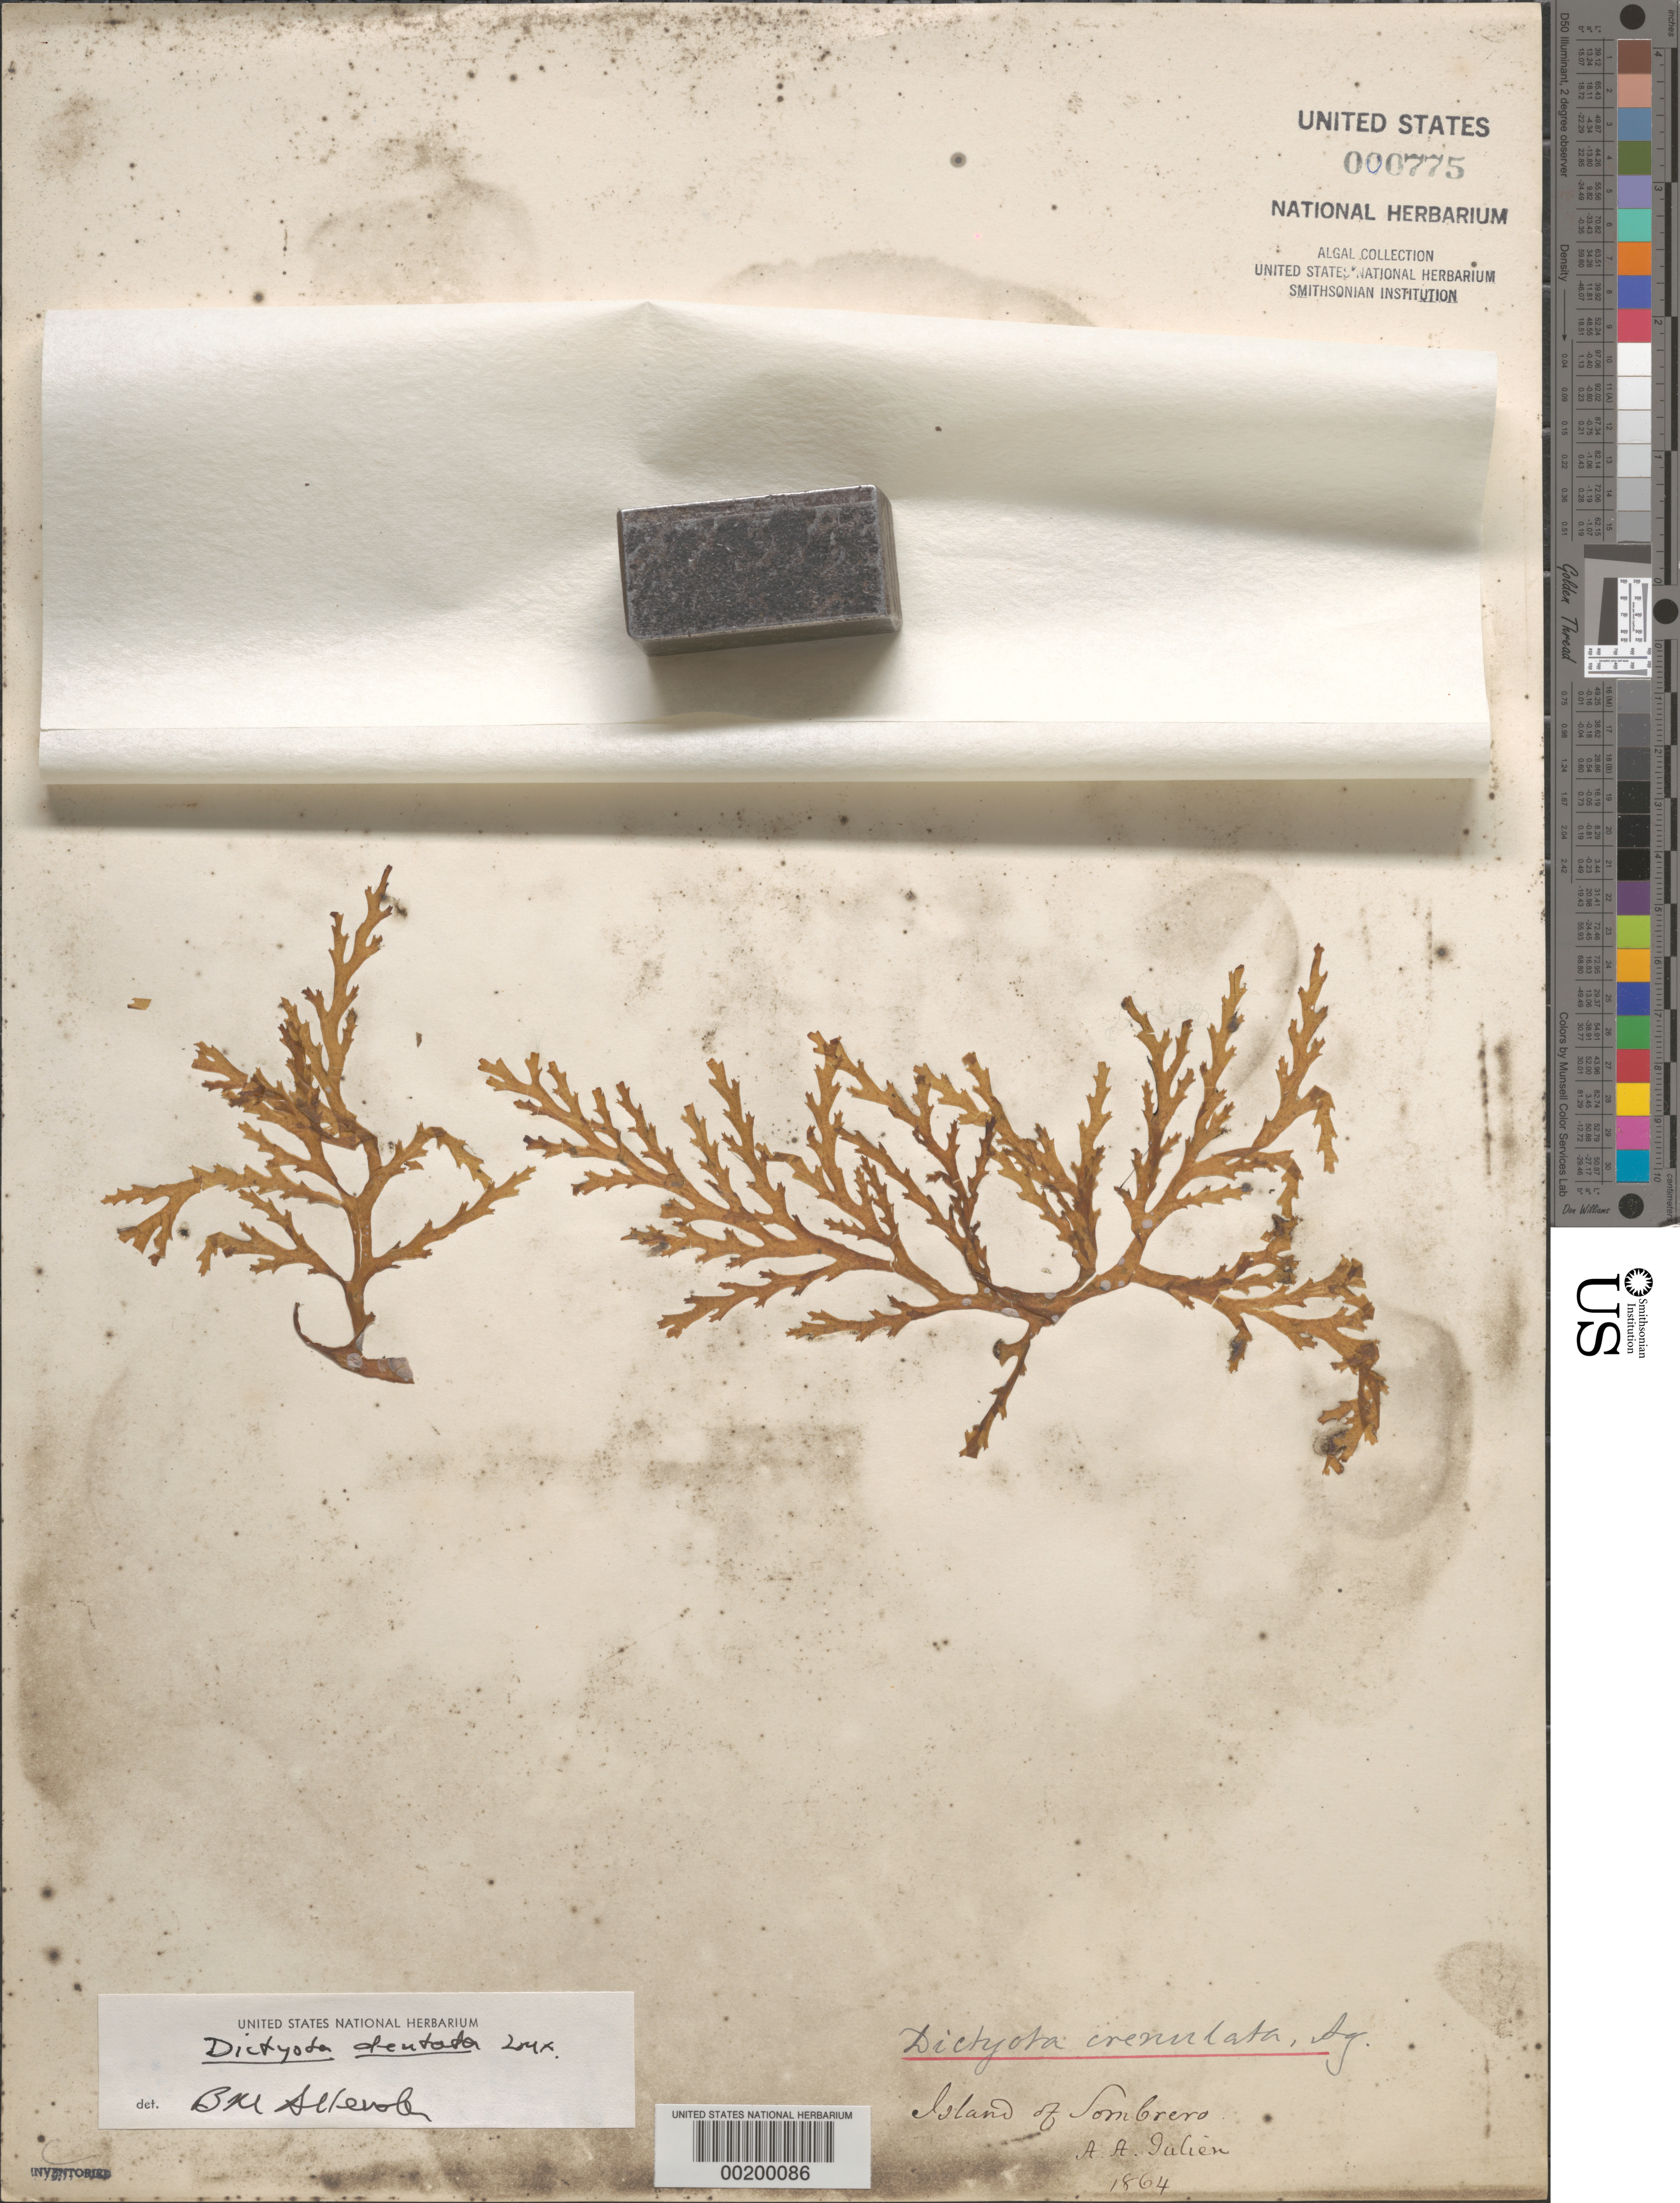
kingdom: Chromista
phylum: Ochrophyta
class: Phaeophyceae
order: Dictyotales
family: Dictyotaceae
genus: Dictyota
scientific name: Dictyota mertensii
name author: (C. Mart.) Kütz.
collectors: A. Julien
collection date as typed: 1864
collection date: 1864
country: St. Christopher-Nevis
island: Sombrero Island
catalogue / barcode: US 775